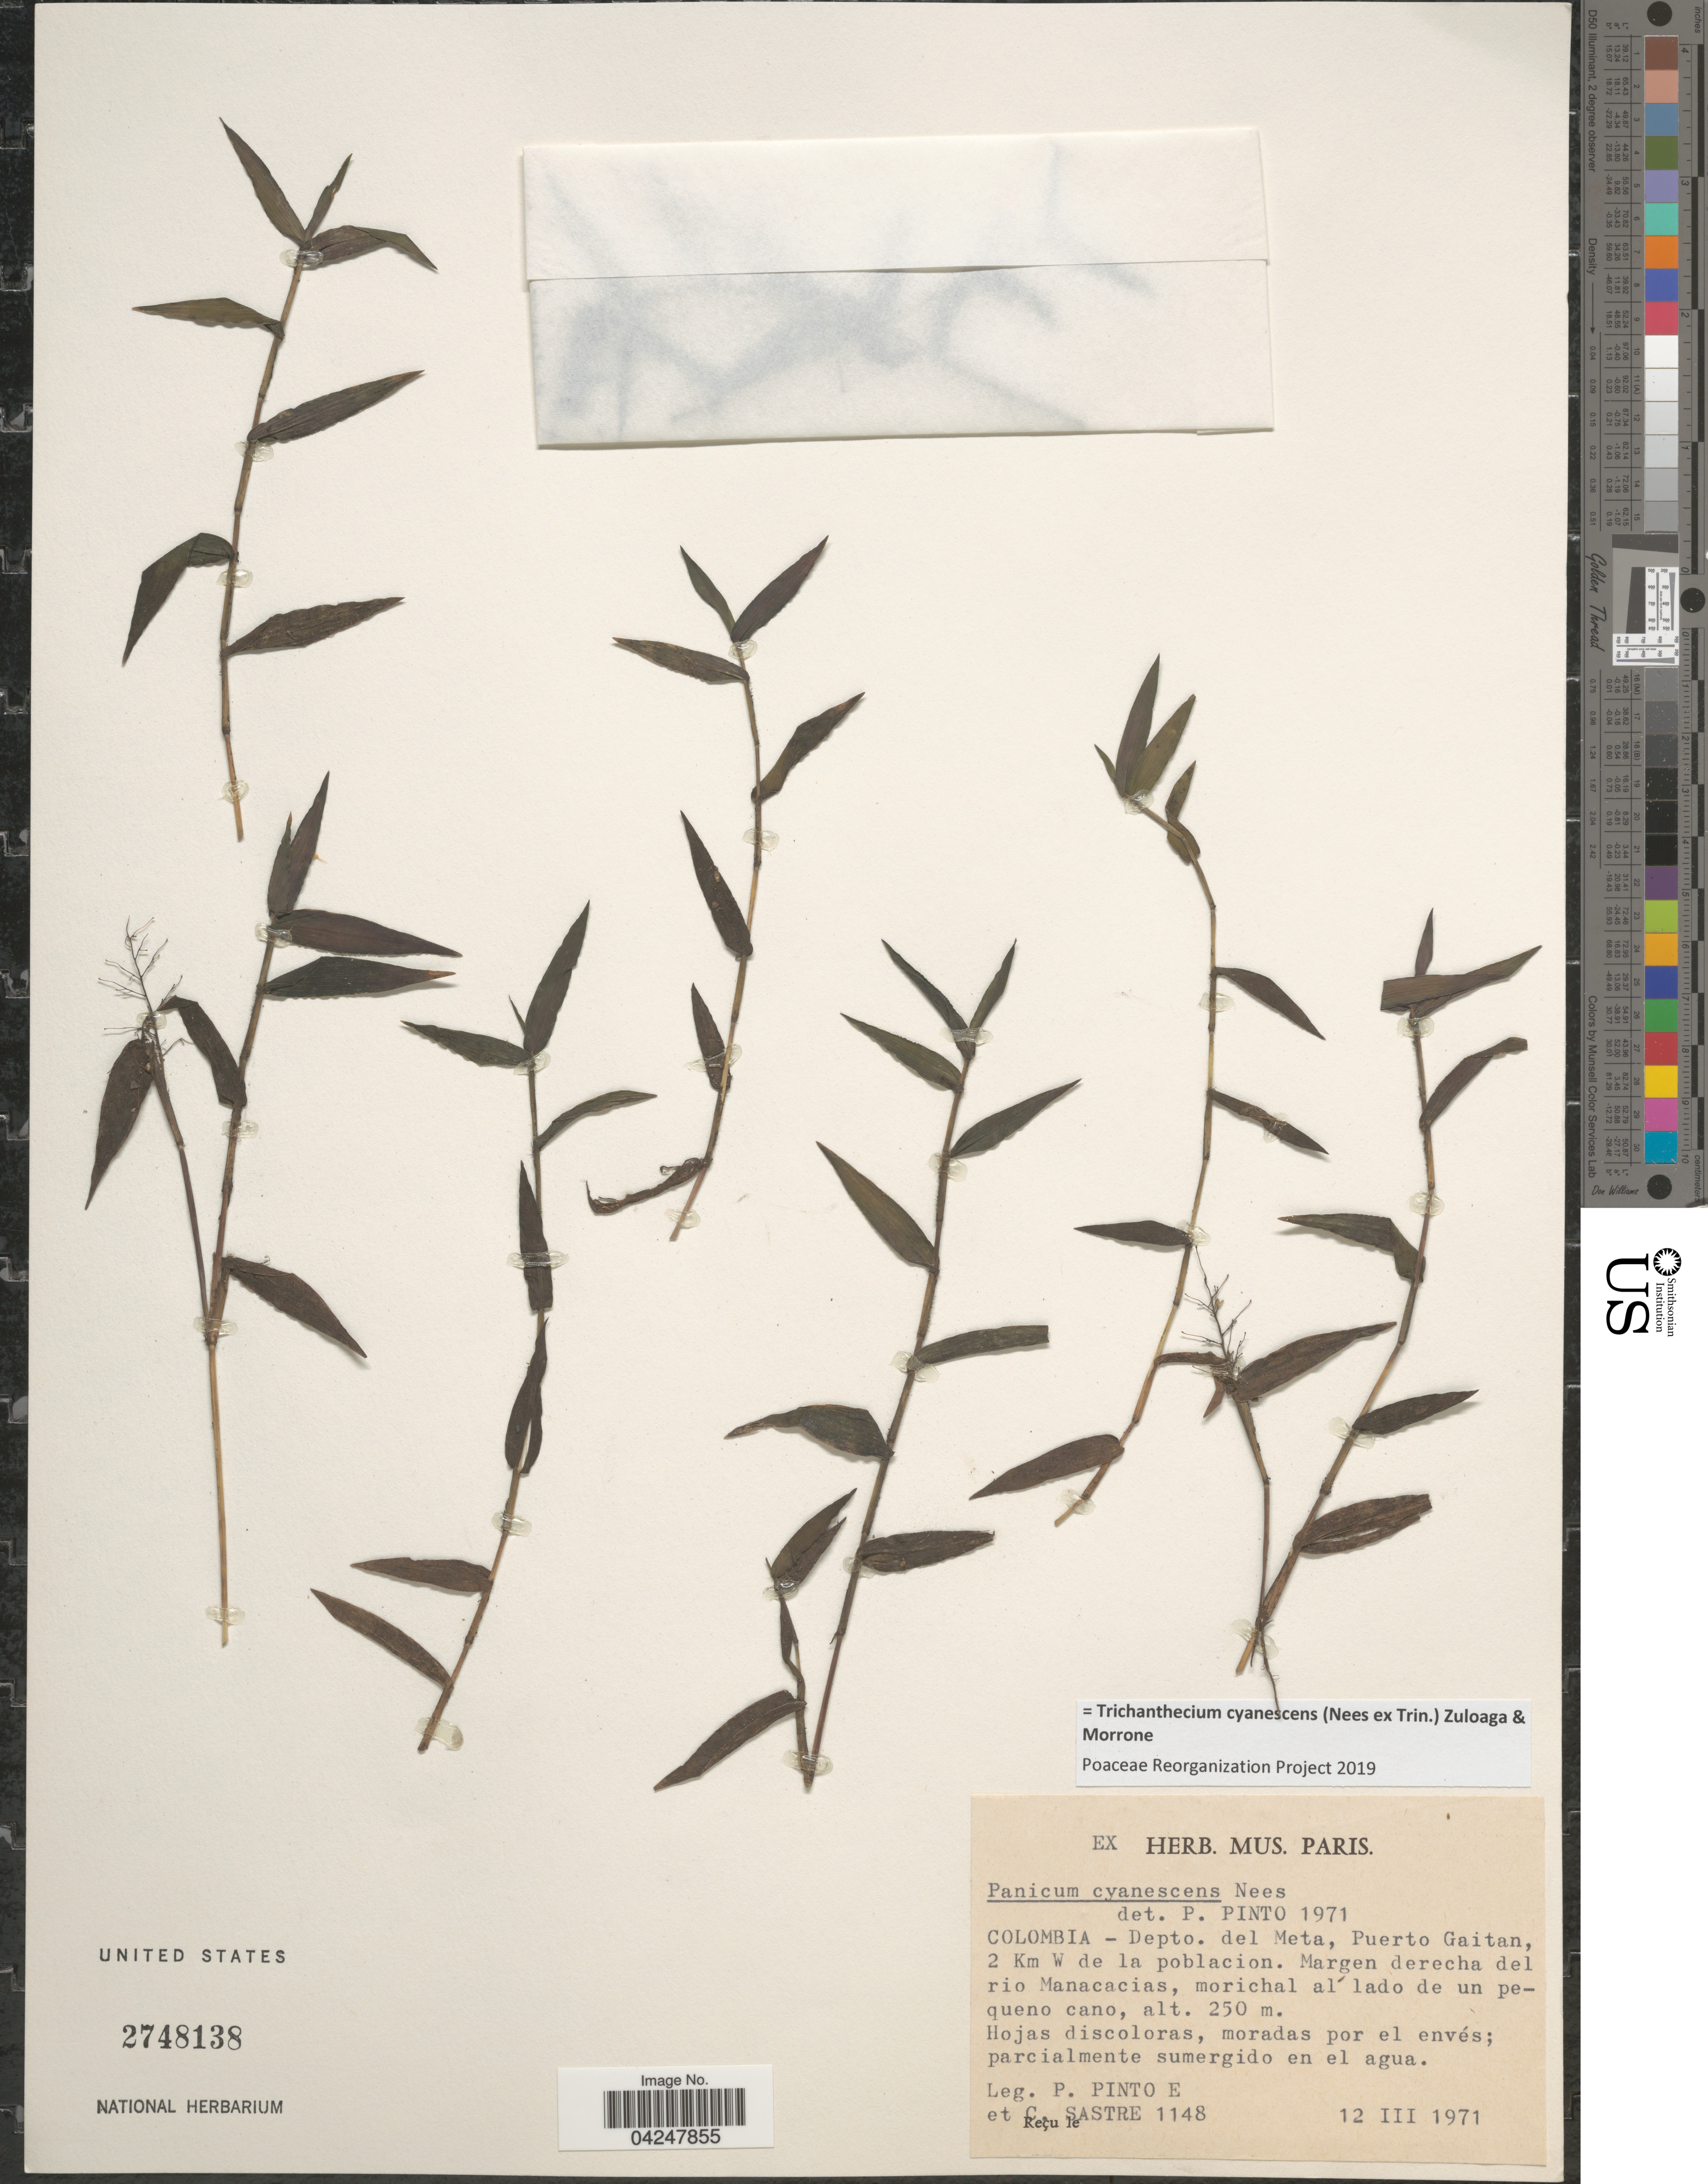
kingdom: Plantae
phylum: Tracheophyta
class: Liliopsida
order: Poales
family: Poaceae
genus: Trichanthecium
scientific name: Trichanthecium cyanescens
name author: (Nees ex Trin.) Zuloaga & Morrone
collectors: P. Pinto E. & C. Sastre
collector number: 1148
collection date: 1971-03-12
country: Colombia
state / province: Meta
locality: Depto. del Meta, Puerto Gaitan, 2 Km W de la poblacion. Margen derecha del rio Manacacias, morichal al lado de un pequeno cano.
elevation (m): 250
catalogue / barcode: US 2748138